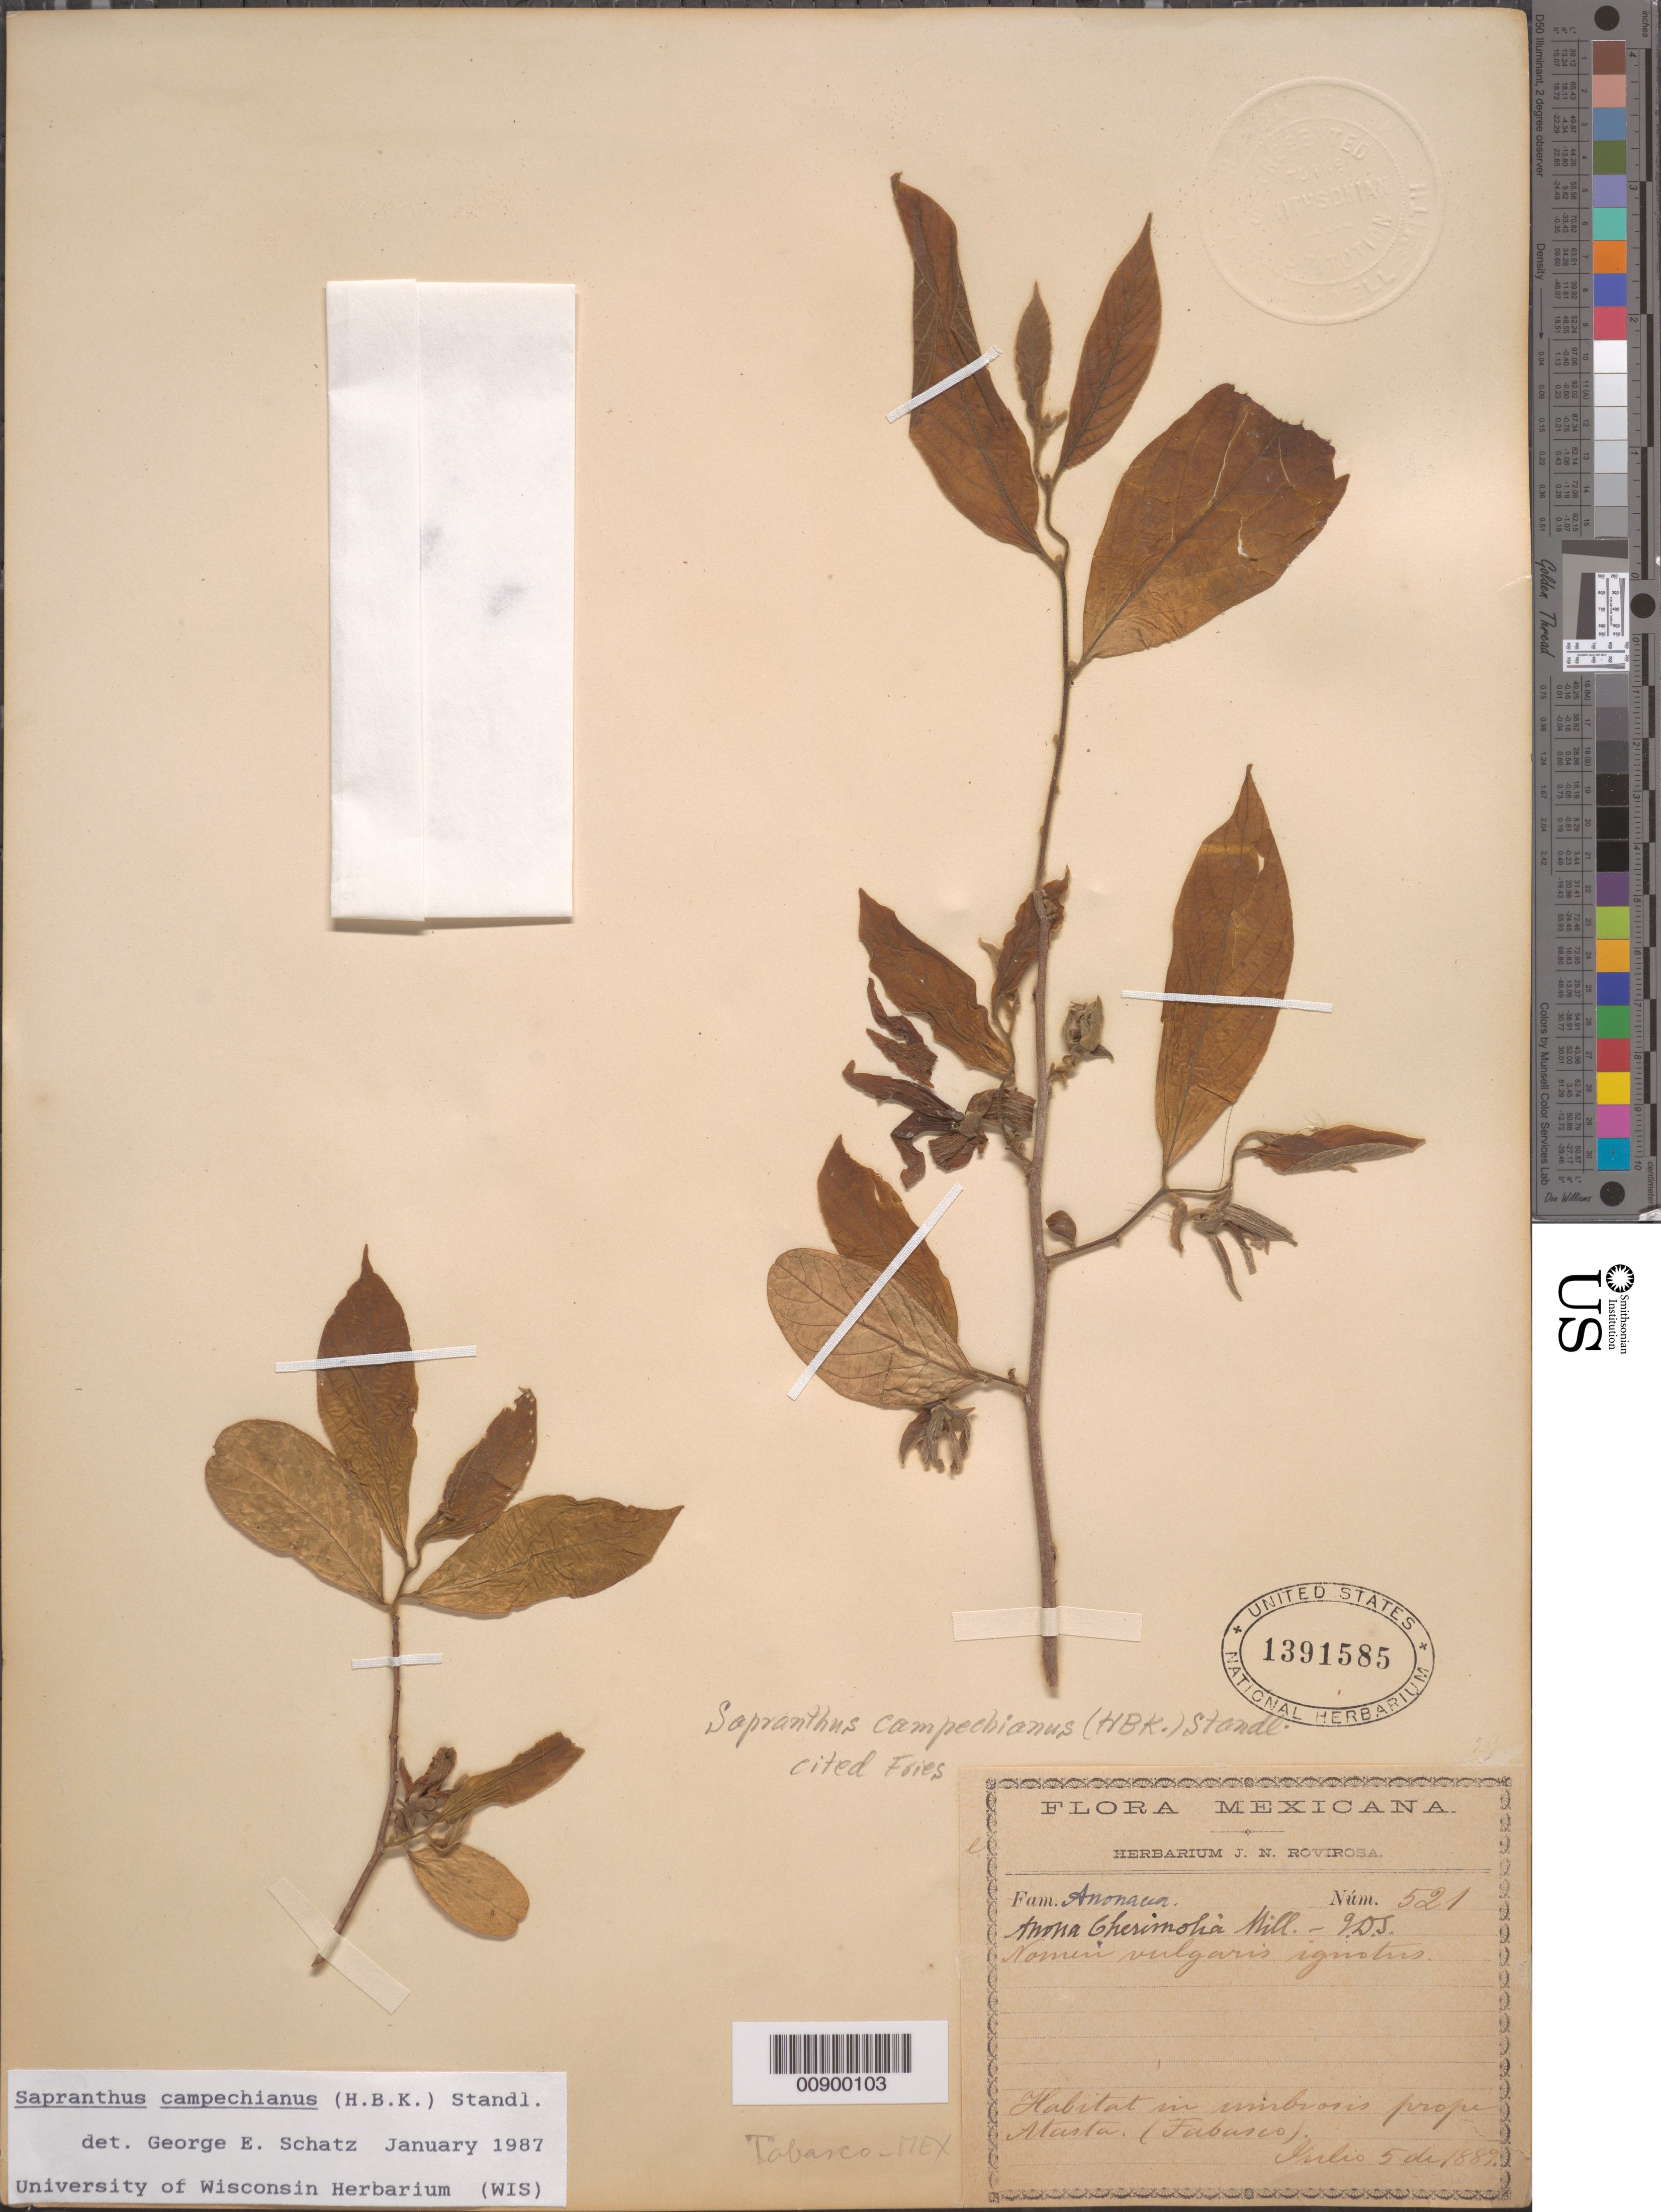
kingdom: Plantae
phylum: Tracheophyta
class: Magnoliopsida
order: Magnoliales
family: Annonaceae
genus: Sapranthus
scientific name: Sapranthus campechianus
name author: (Kunth) Standl.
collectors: J. N. Rovirosa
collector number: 521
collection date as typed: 05 Jul 1889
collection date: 1889-07-05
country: Mexico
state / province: Tabasco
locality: Prope Atasta (Tabasco).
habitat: In umbrosis.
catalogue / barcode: US 1391585